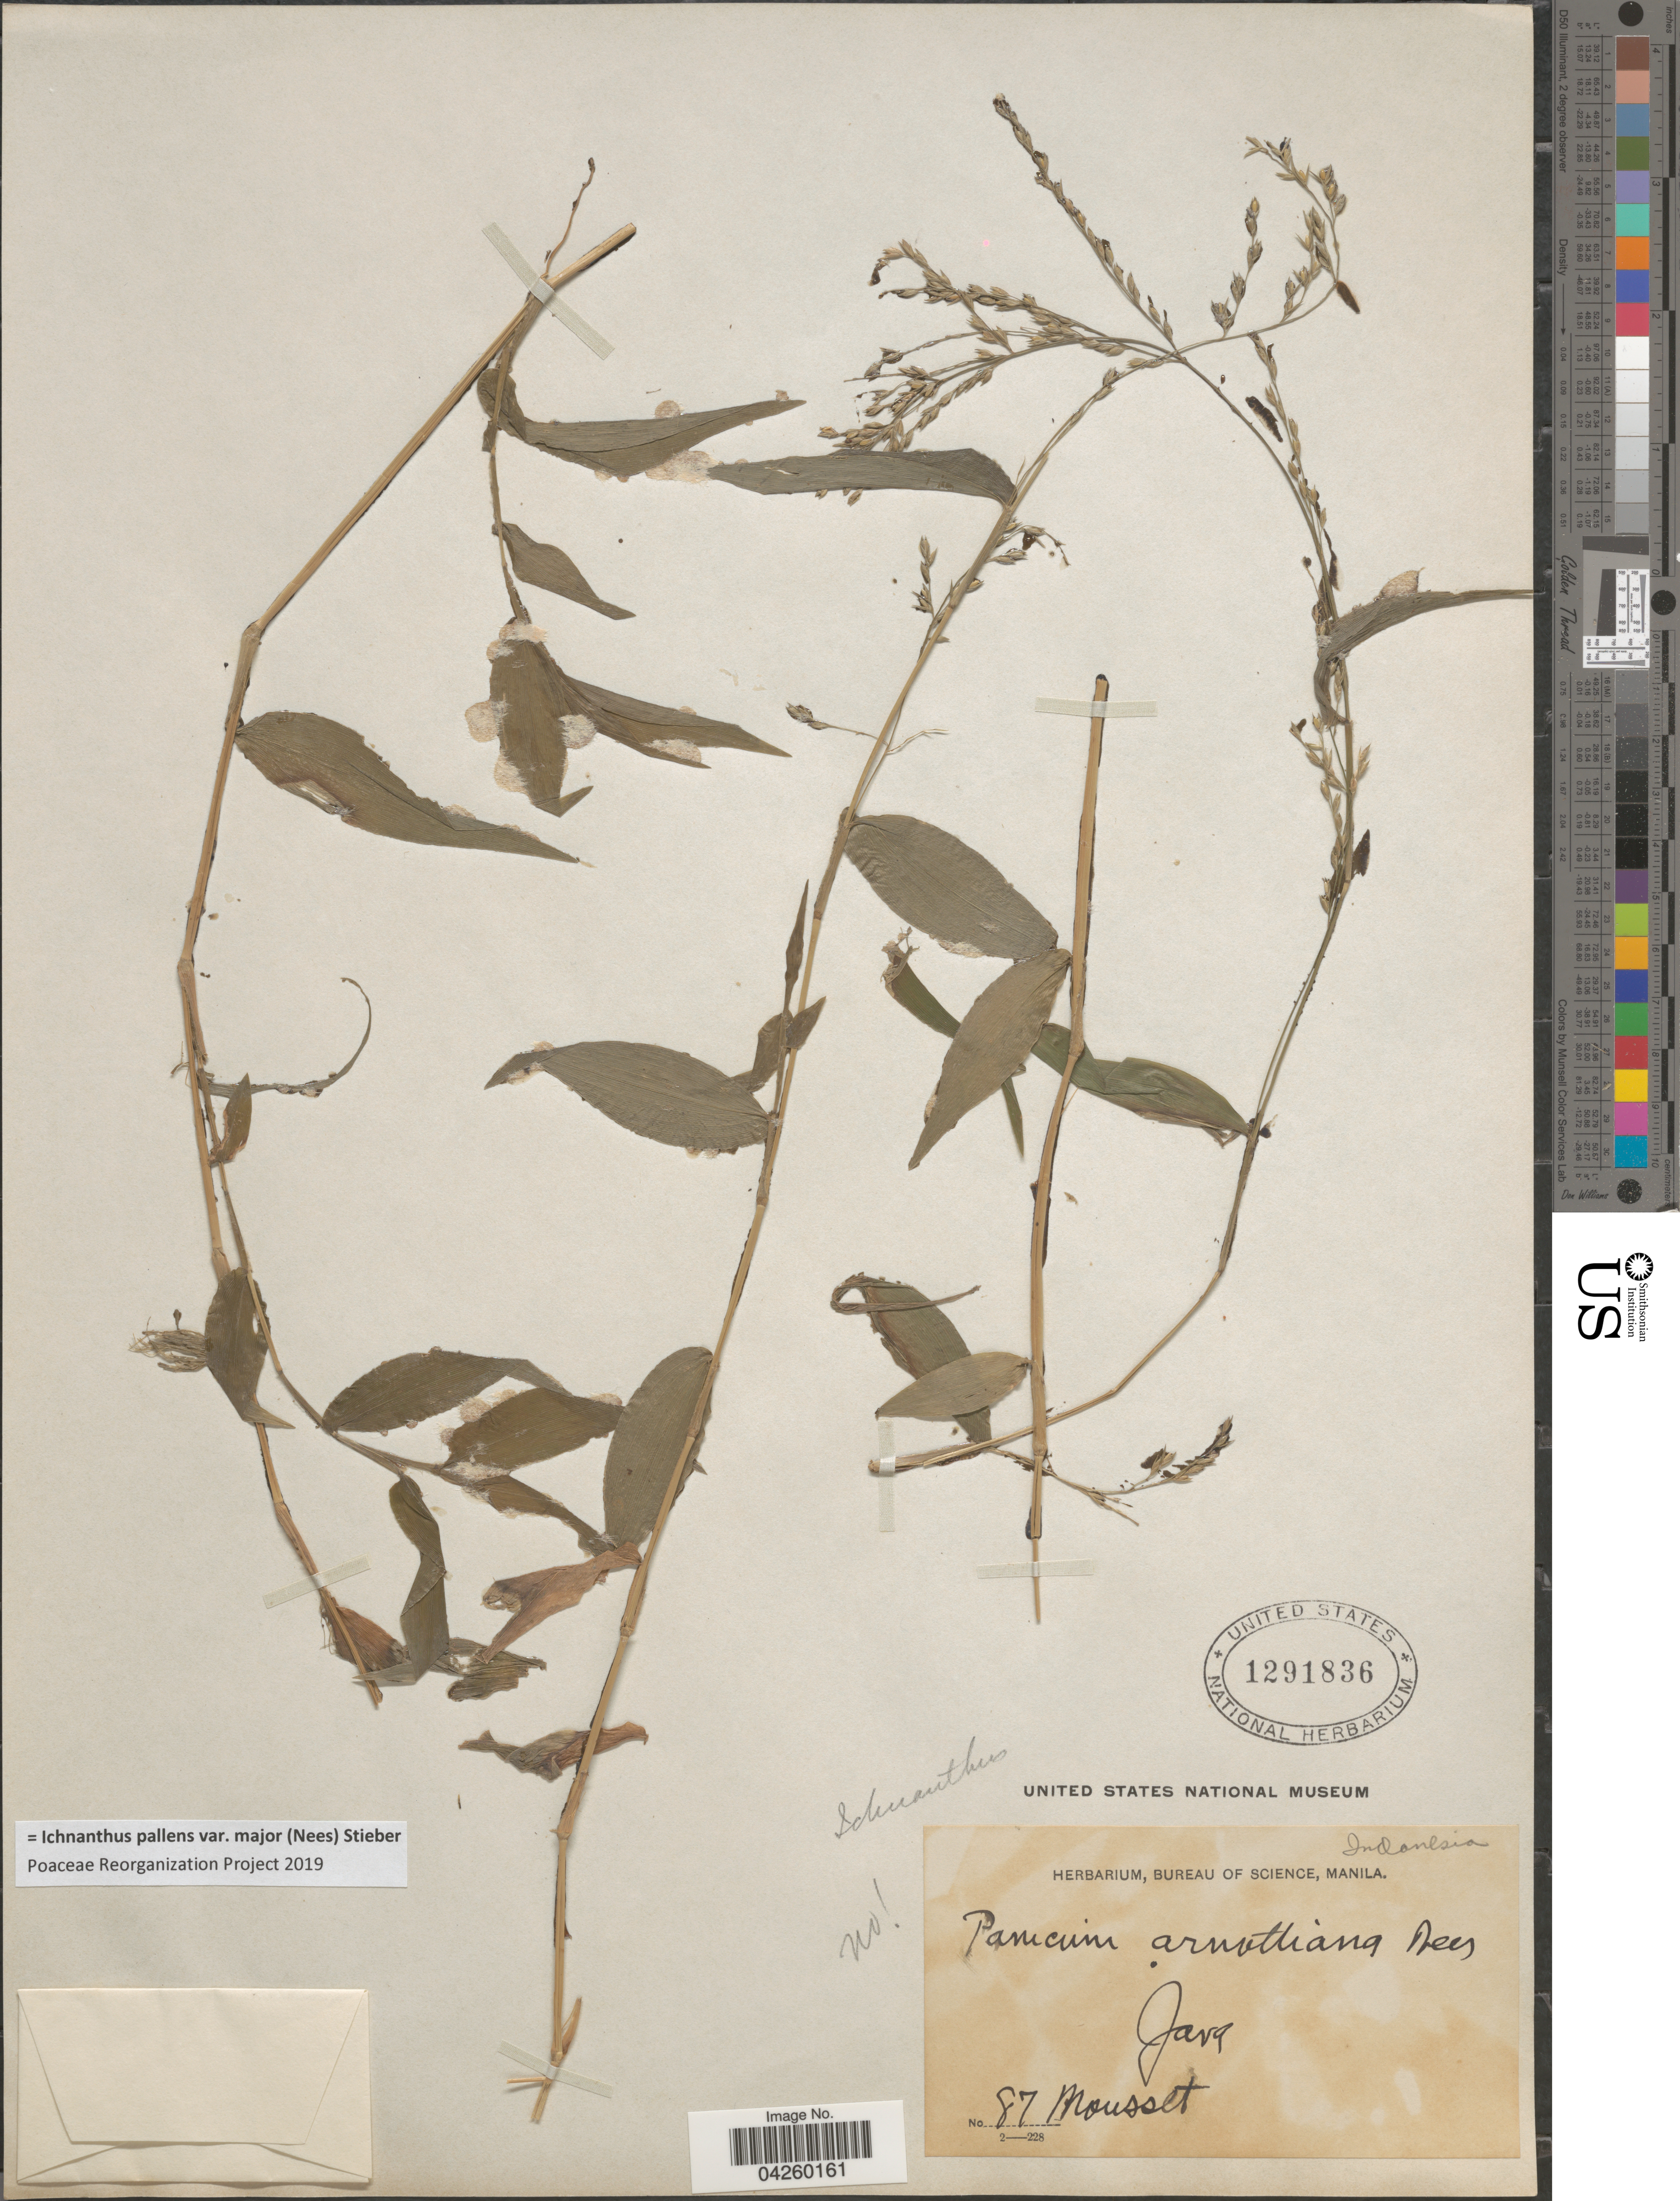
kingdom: Plantae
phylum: Tracheophyta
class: Liliopsida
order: Poales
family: Poaceae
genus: Ichnanthus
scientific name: Ichnanthus pallens var. major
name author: (Nees) Stieber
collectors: Mousset, --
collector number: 87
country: Indonesia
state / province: Java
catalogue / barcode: US 1291836